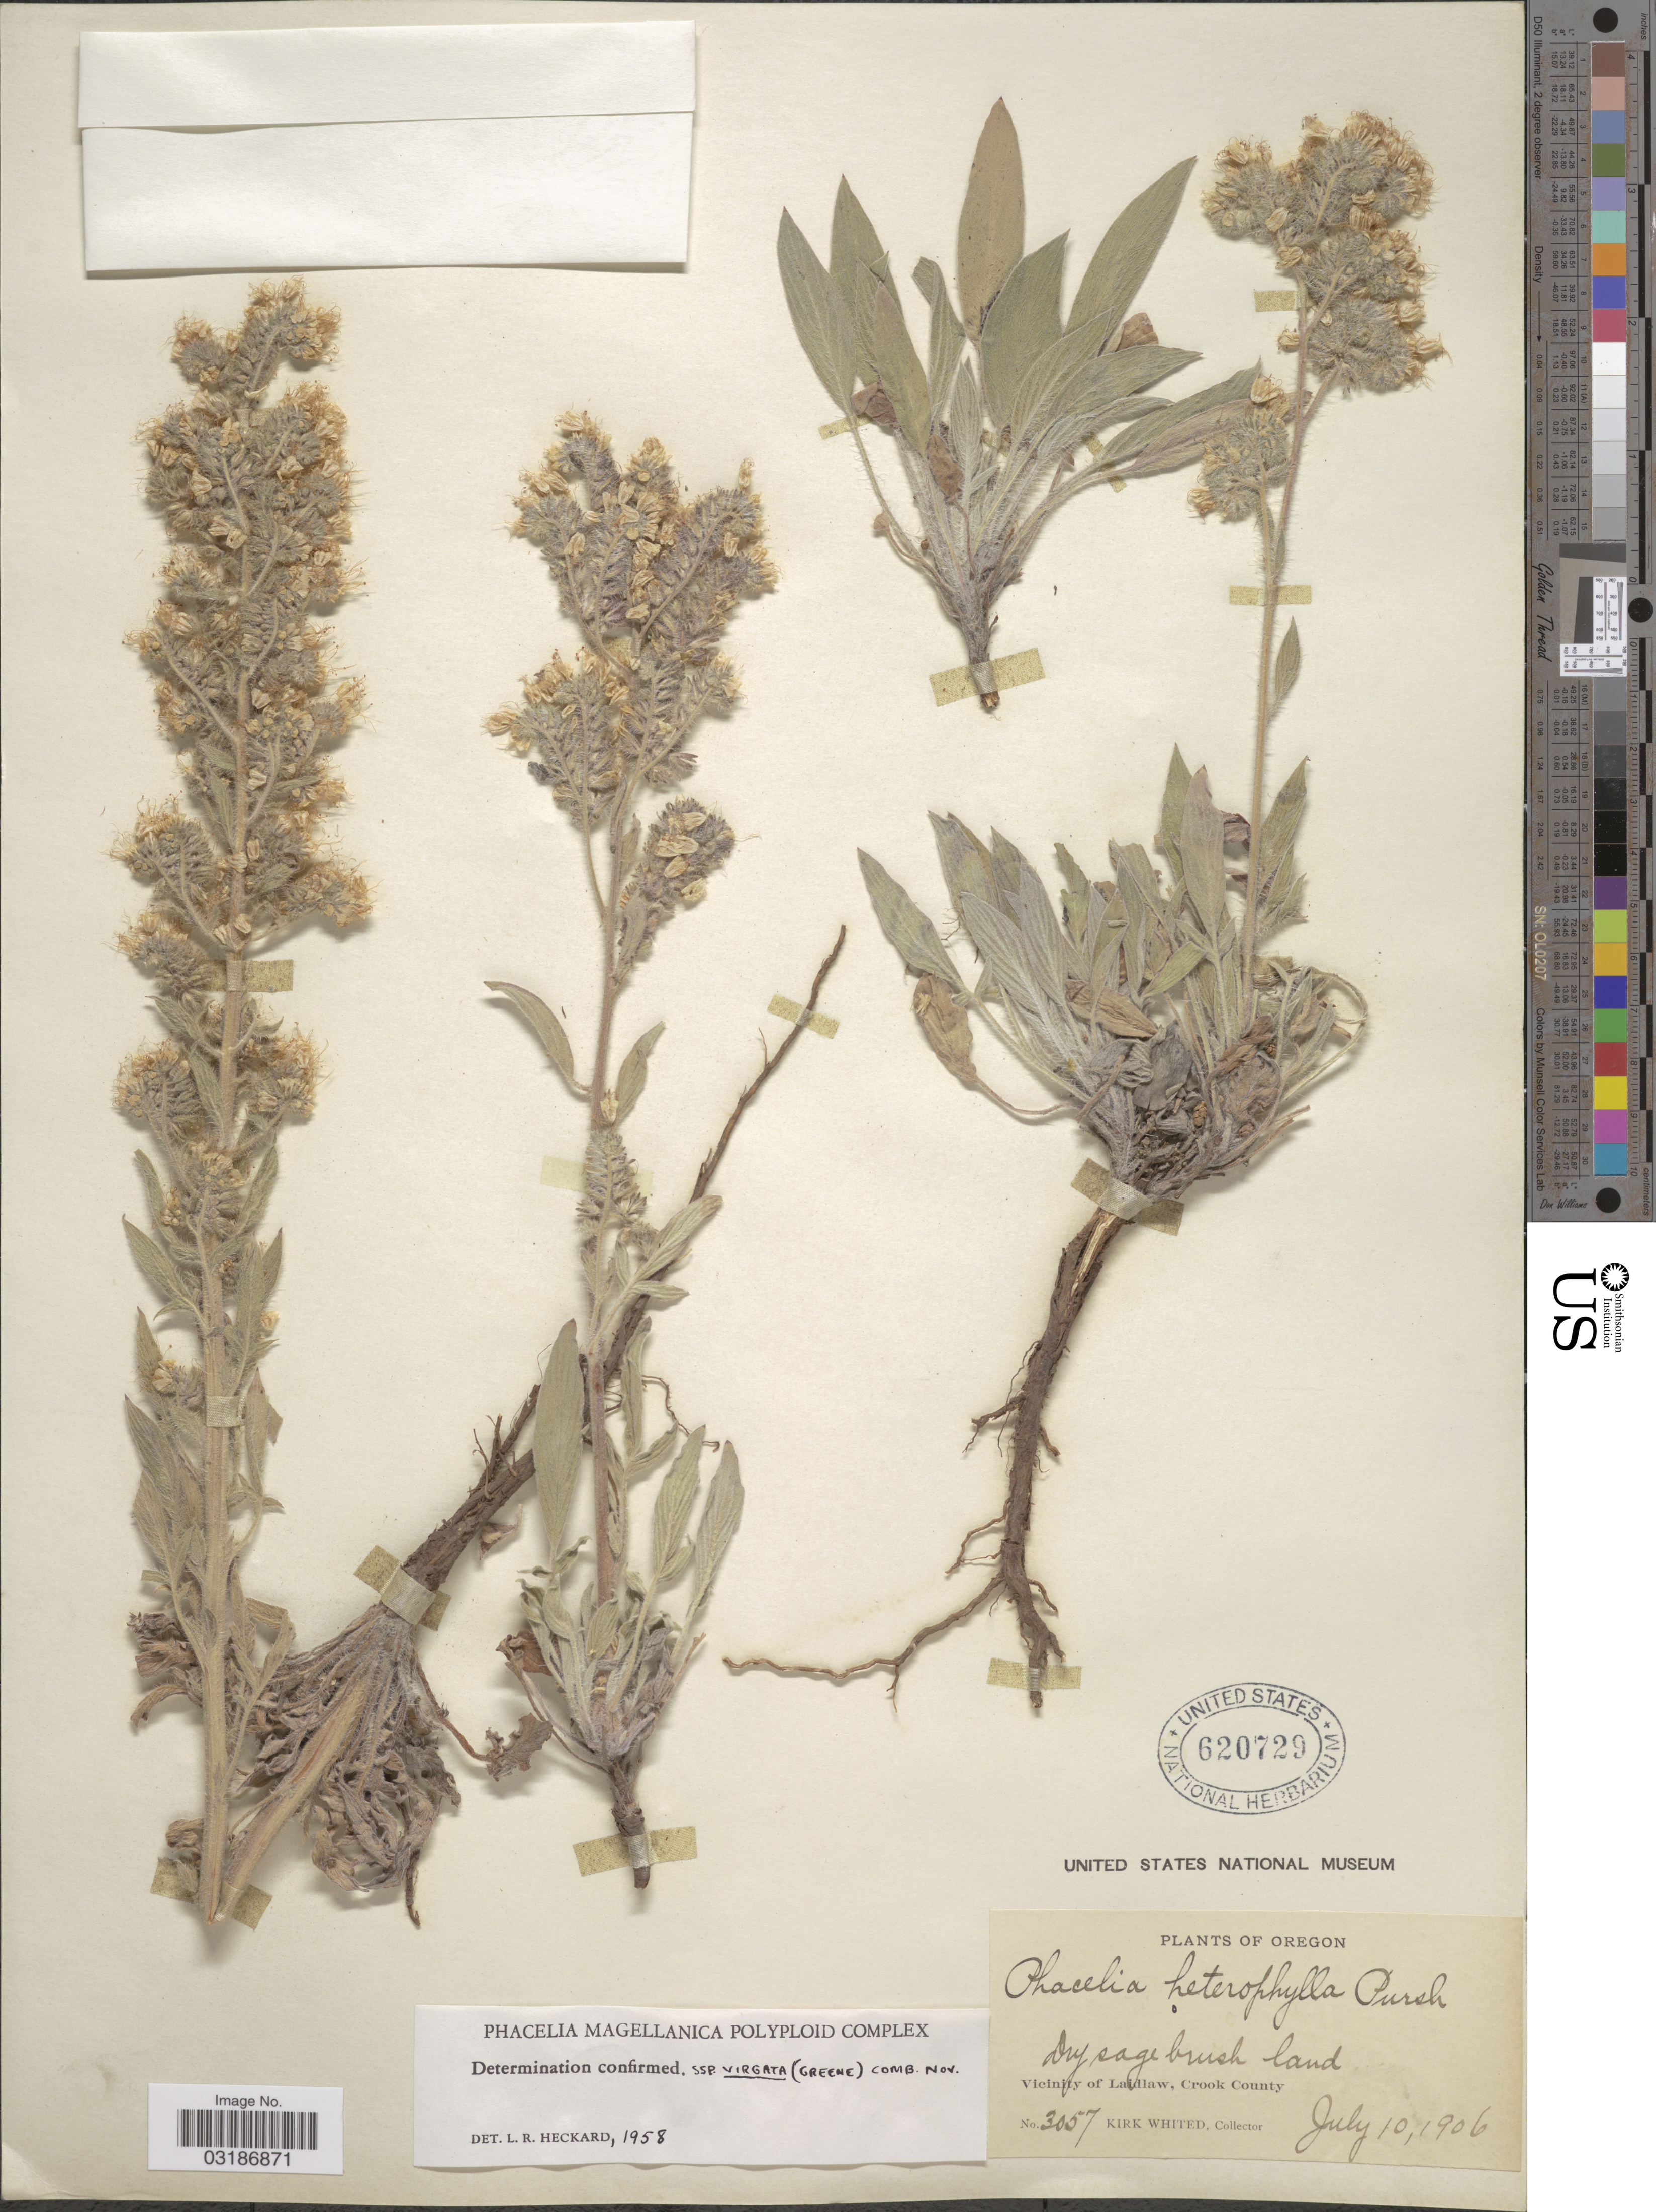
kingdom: Plantae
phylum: Tracheophyta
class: Magnoliopsida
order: Boraginales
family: Hydrophyllaceae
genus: Phacelia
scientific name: Phacelia heterophylla subsp. virgata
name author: (Greene) Heckard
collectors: K. Whited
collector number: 3057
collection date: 1906-07-10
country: United States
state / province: Oregon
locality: Vicinity of Laidlaw, Crook County.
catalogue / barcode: US 620729